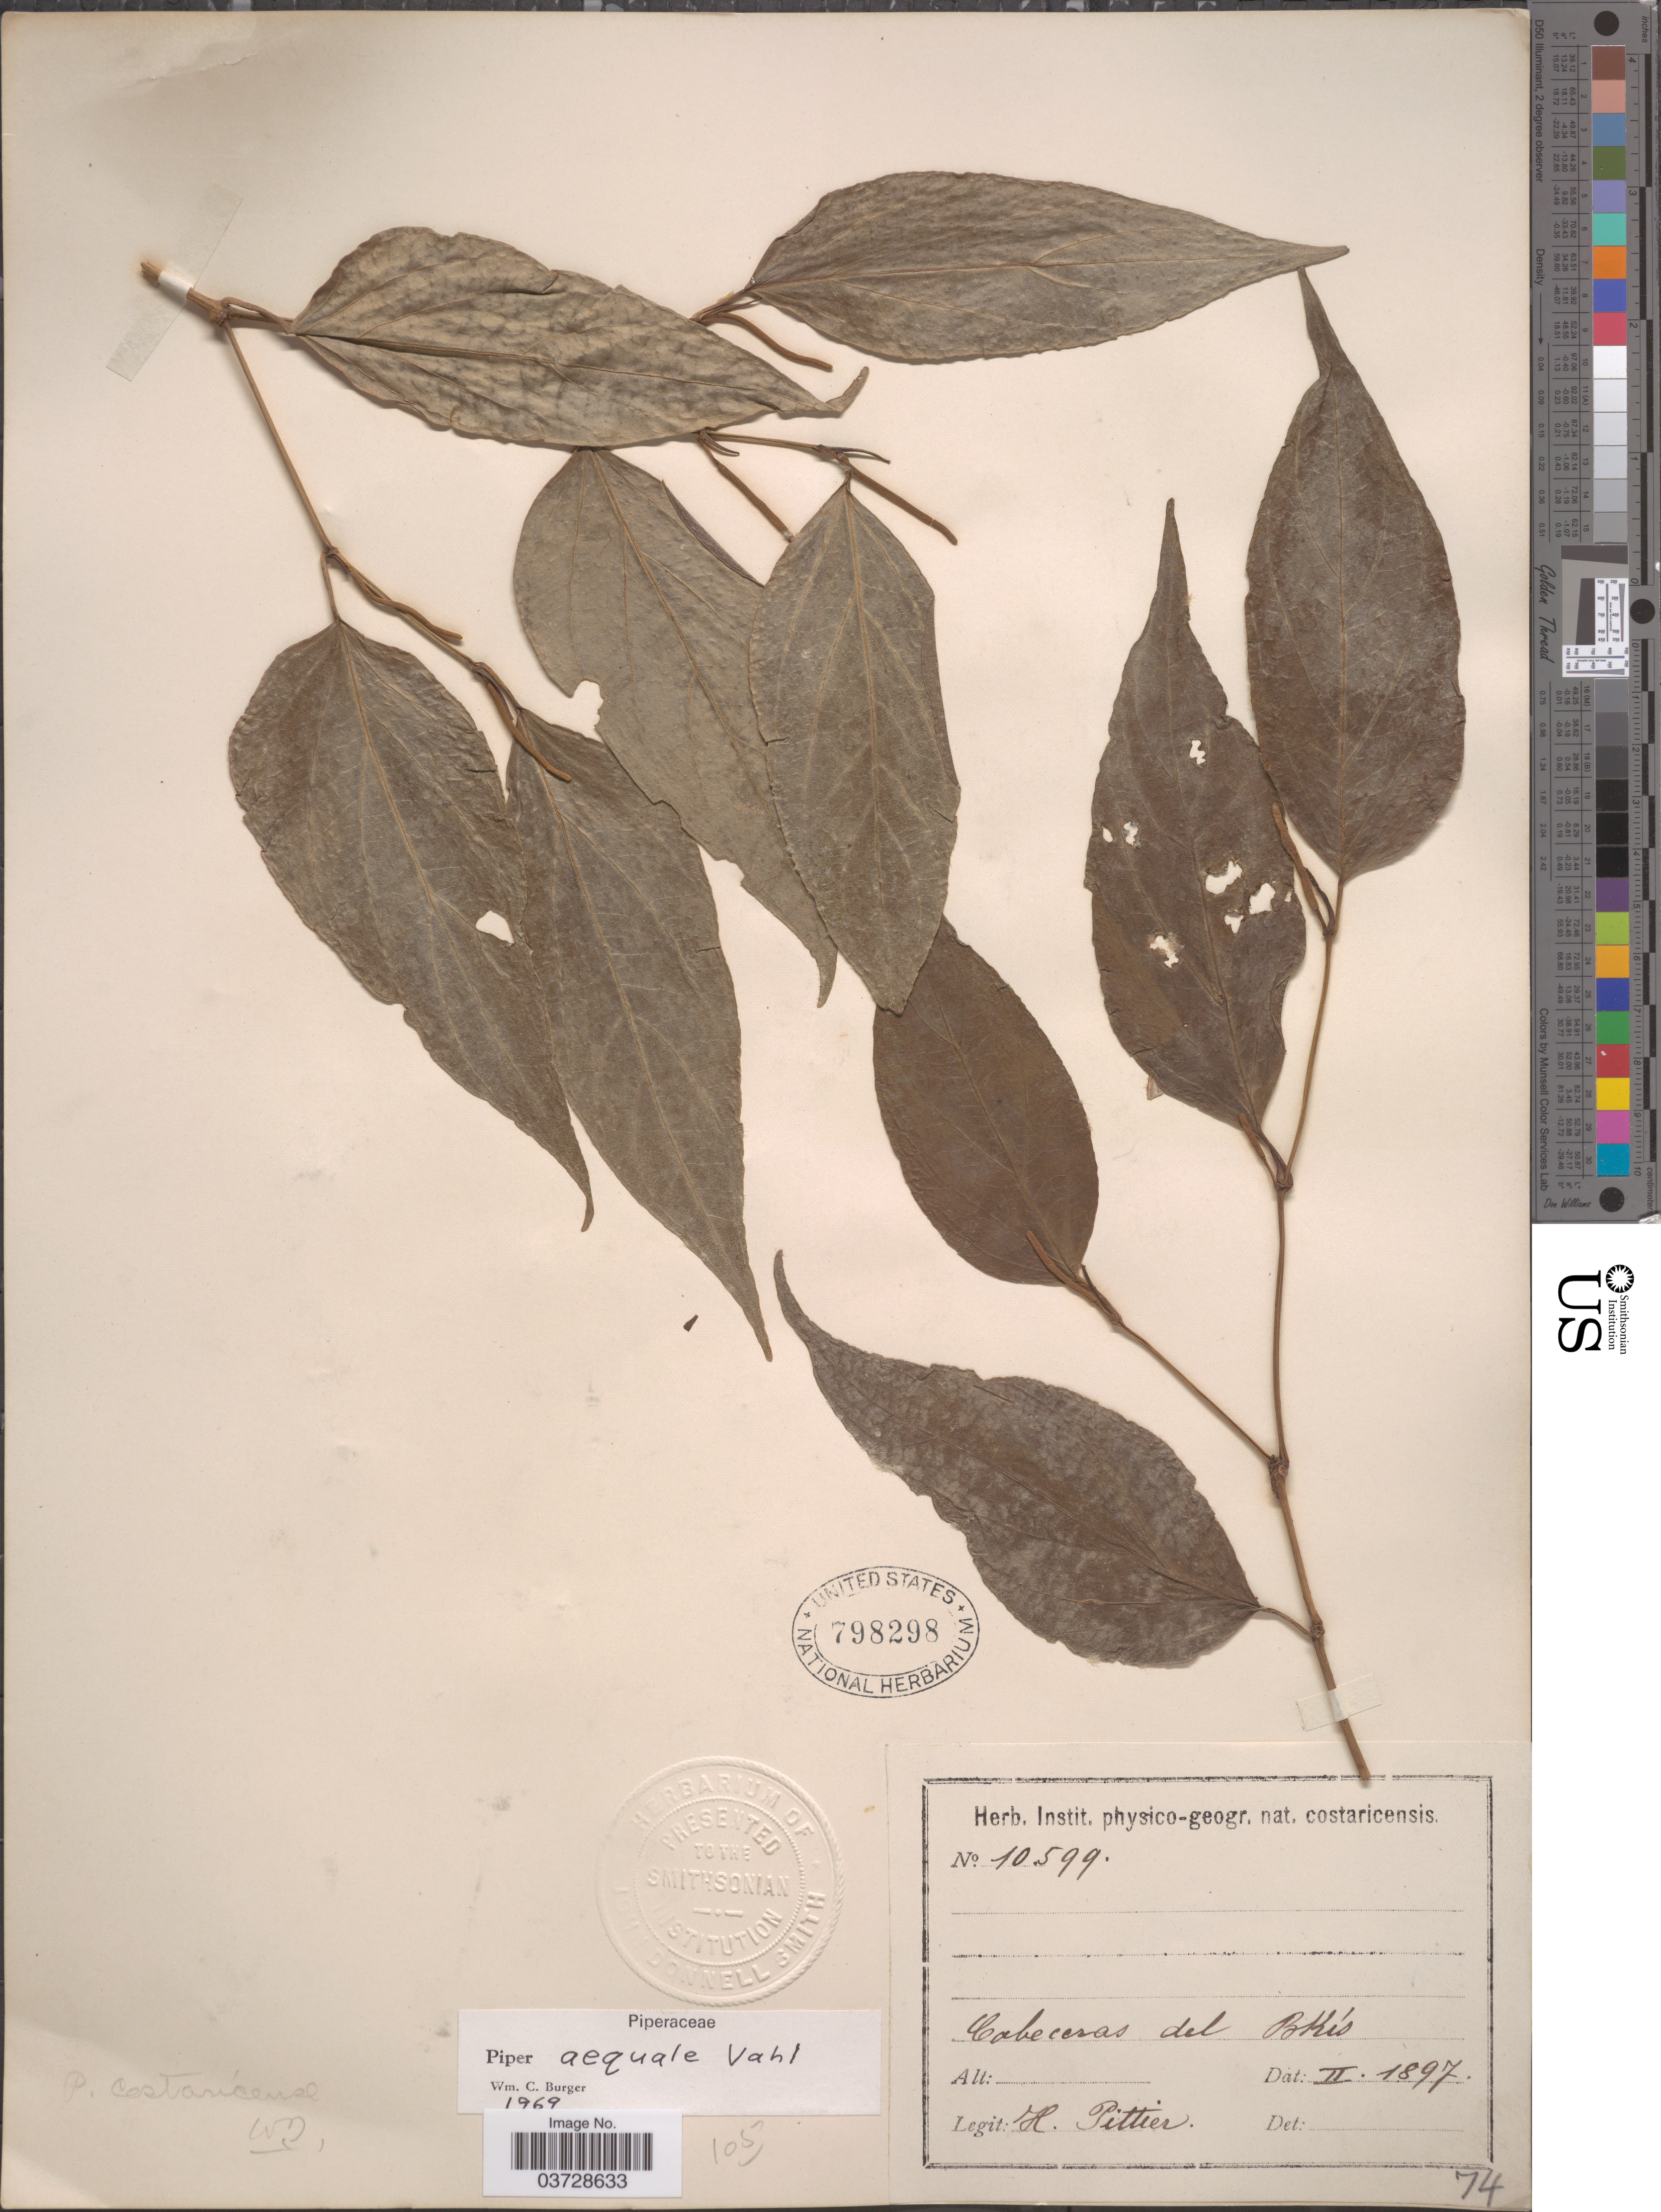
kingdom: Plantae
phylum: Tracheophyta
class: Magnoliopsida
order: Piperales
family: Piperaceae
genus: Piper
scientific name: Piper aequale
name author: Vahl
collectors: H. F. Pittier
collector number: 10599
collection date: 1897-02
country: Costa Rica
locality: Cabeceras del Bkís.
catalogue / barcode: US 798298